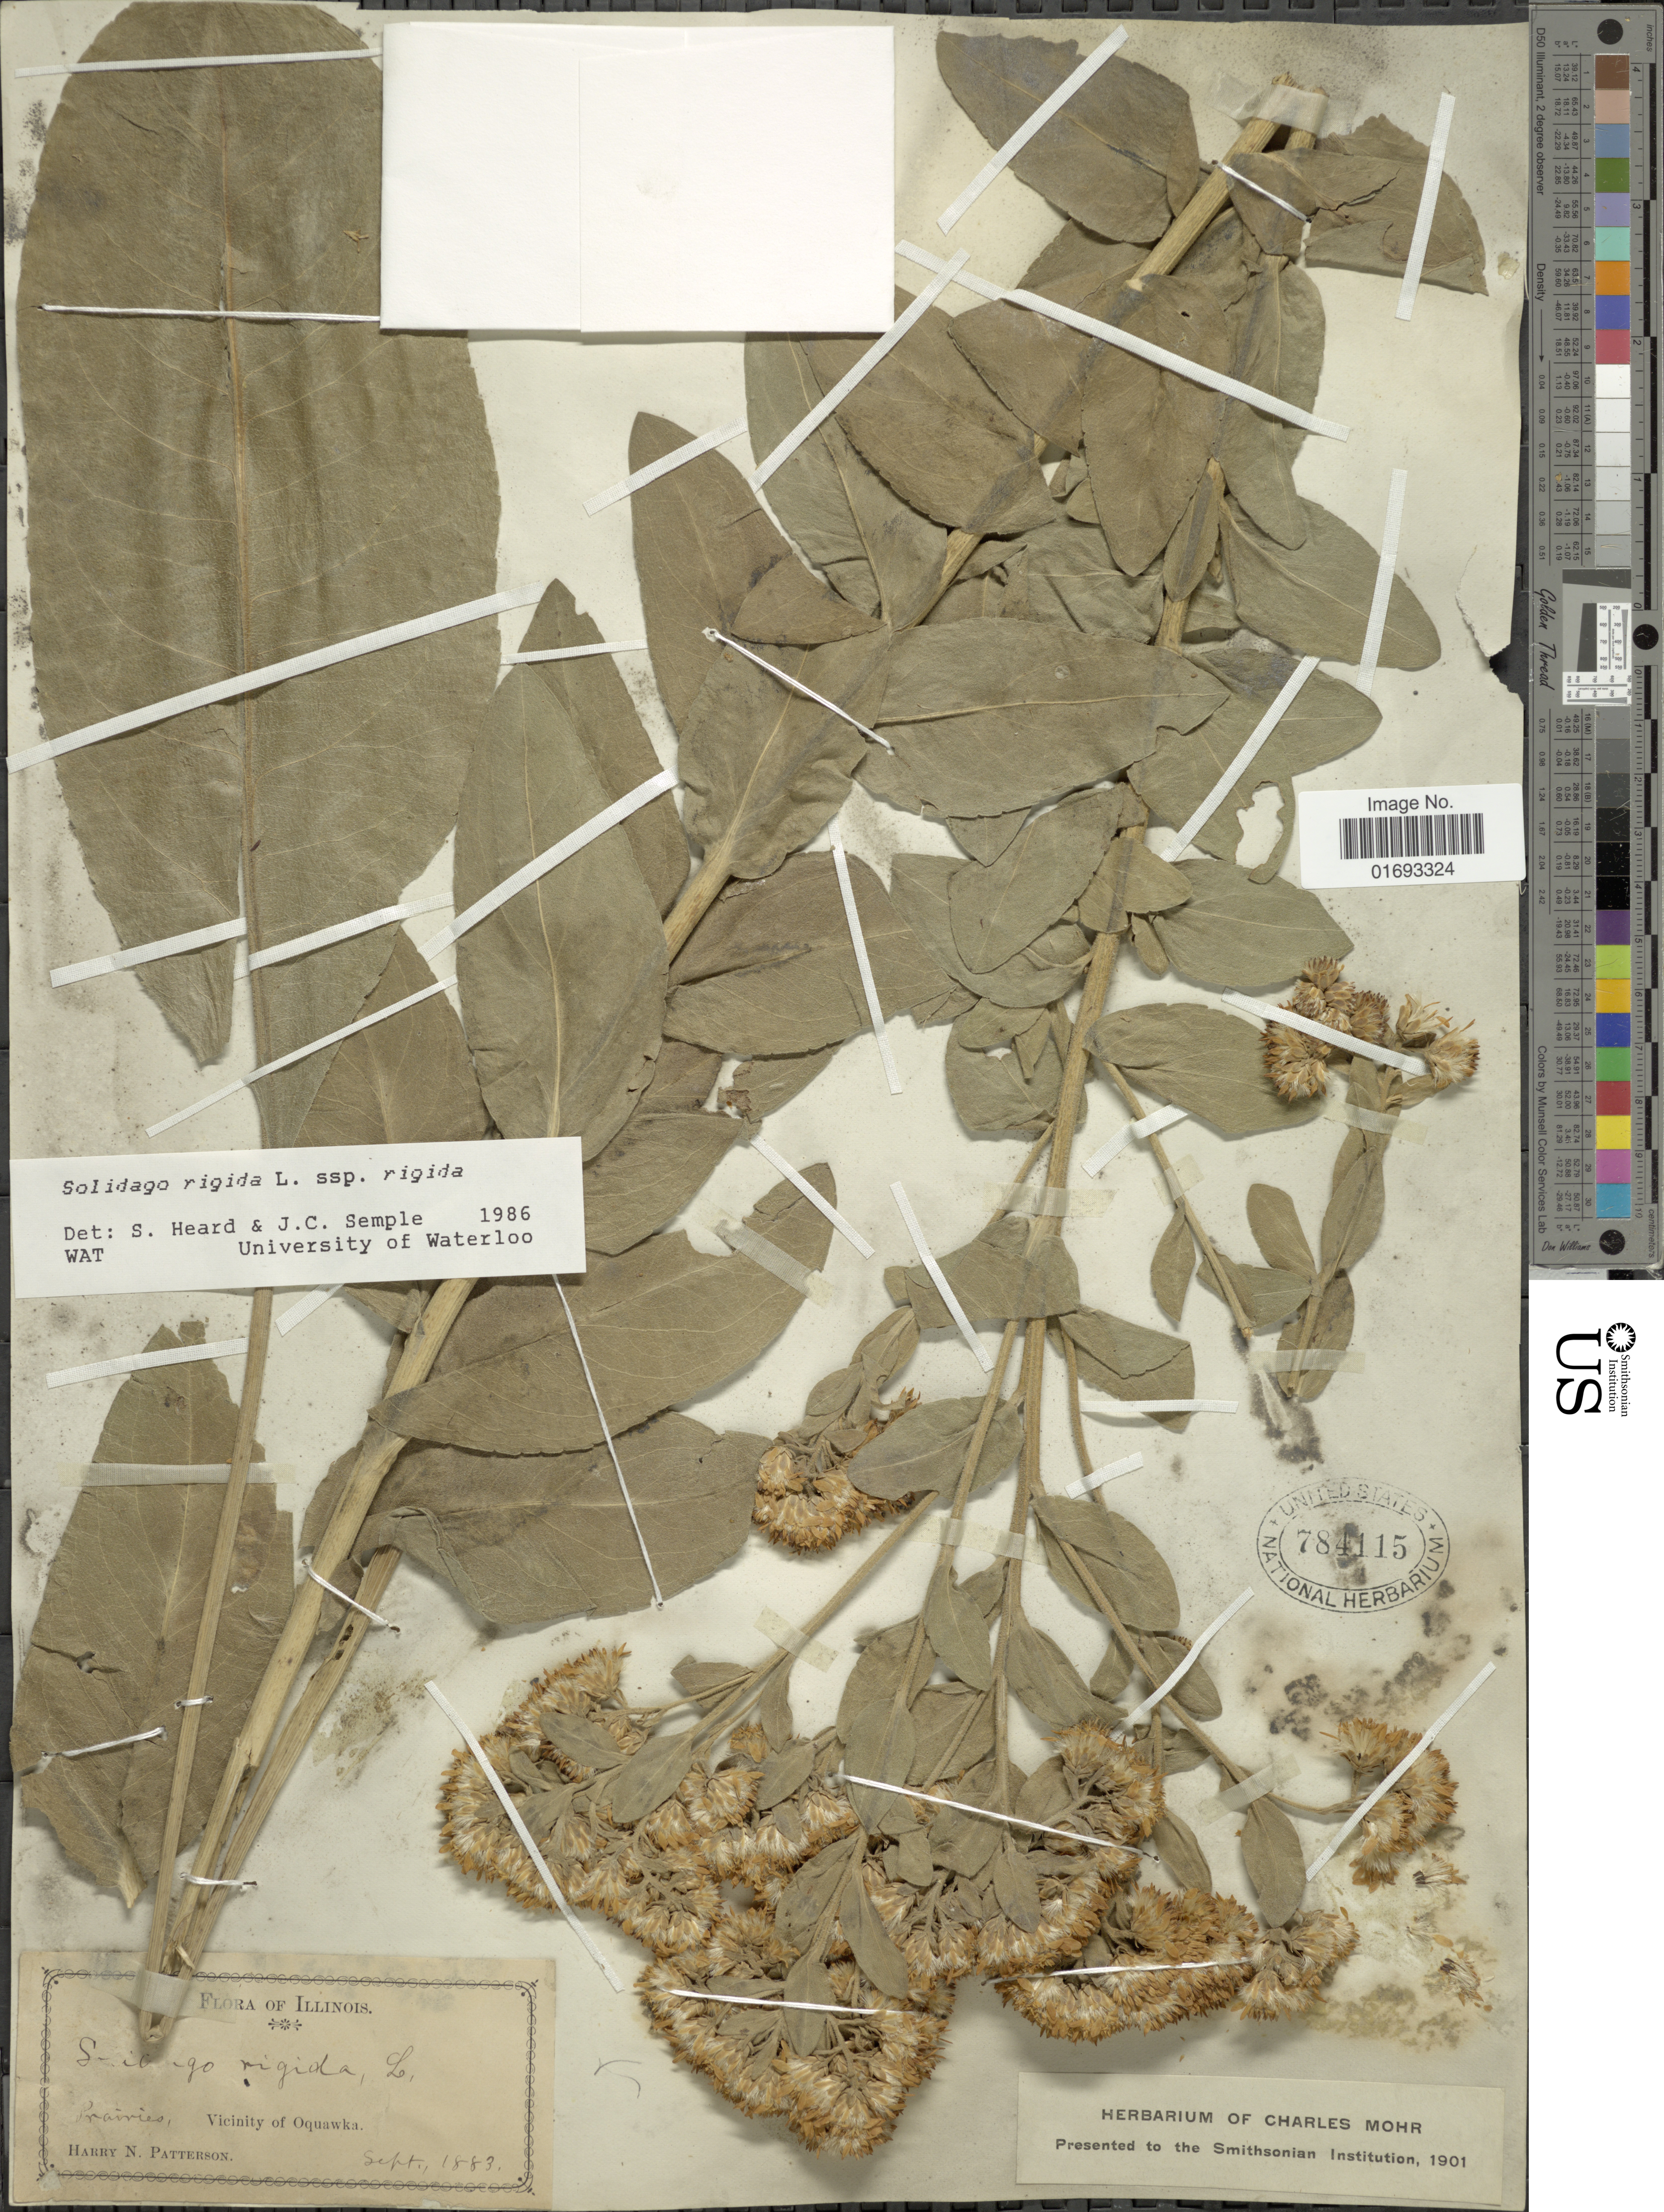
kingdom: Plantae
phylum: Tracheophyta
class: Magnoliopsida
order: Asterales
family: Asteraceae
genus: Oligoneuron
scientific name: Oligoneuron rigidum var. rigidum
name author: (L.) Small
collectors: H. N. Patterson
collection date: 1883-08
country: United States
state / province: Illinois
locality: Prairies, Vicinity of Oquawka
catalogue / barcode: US 784115